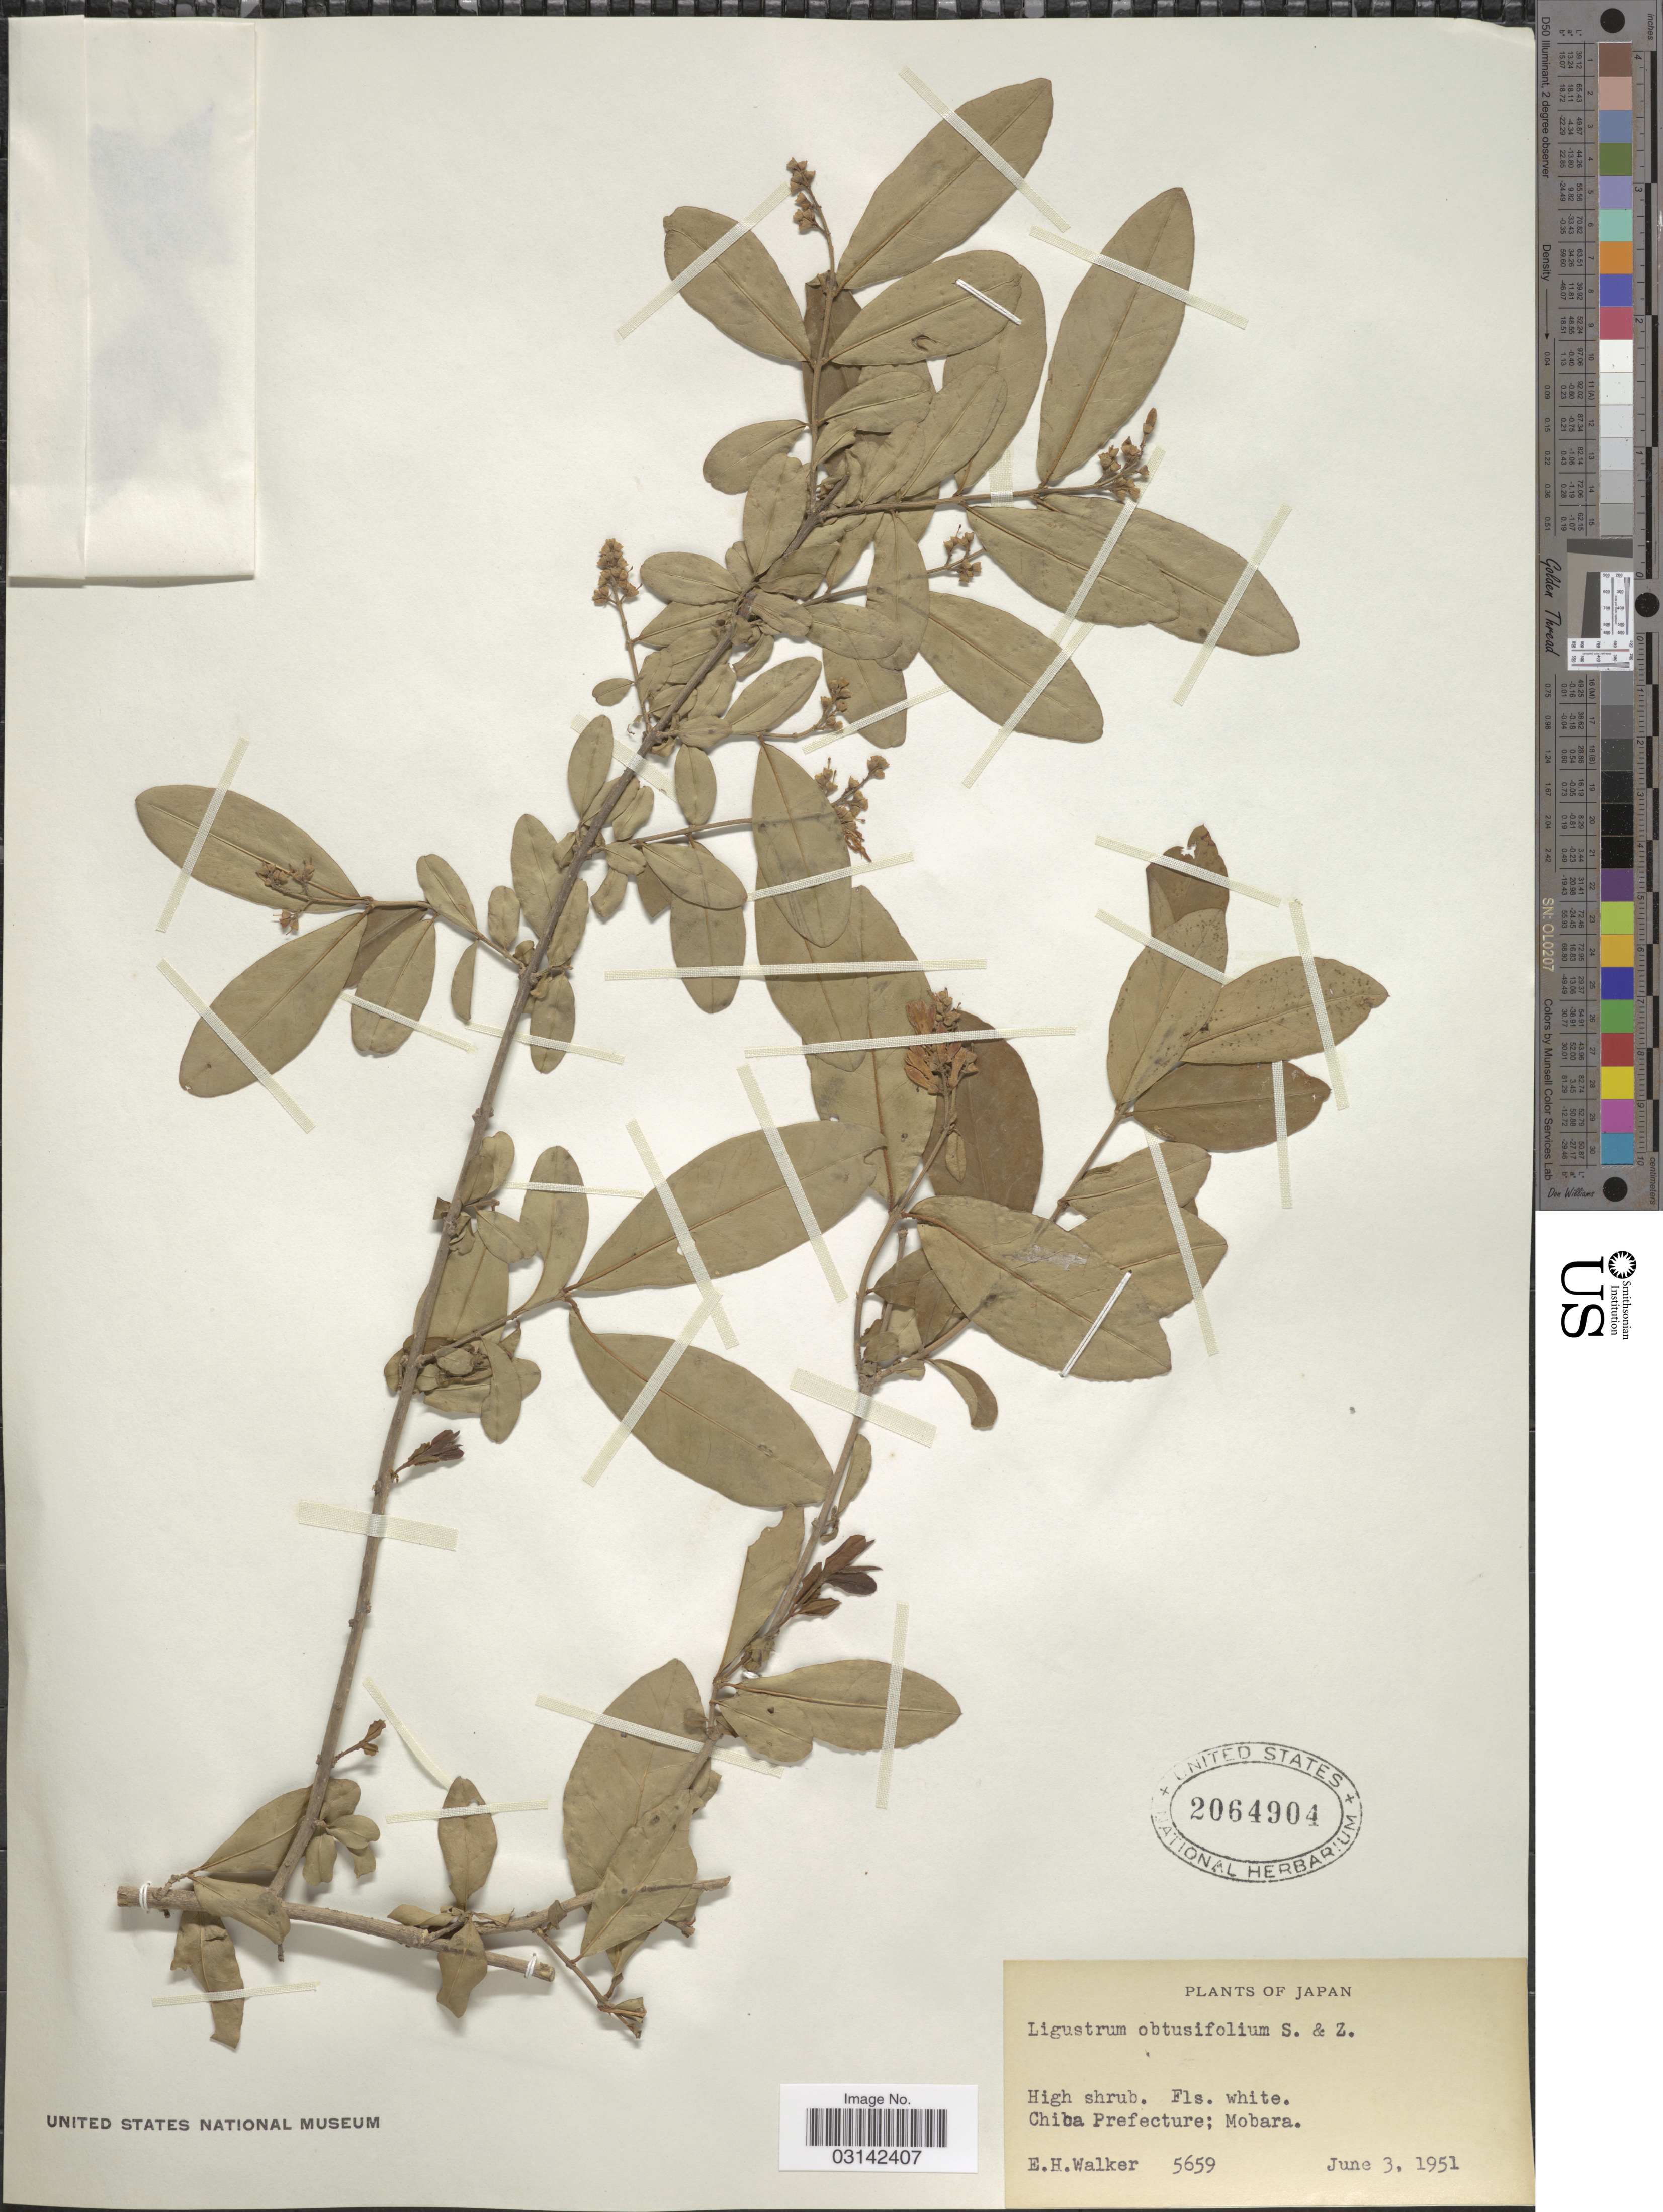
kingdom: Plantae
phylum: Tracheophyta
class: Magnoliopsida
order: Lamiales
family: Oleaceae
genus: Ligustrum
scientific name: Ligustrum ibota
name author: Siebold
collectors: E. H. Walker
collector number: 5659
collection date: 1951-06-03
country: Japan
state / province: Tiba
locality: Chiba Prefecture; Mobara.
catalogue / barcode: US 2064904